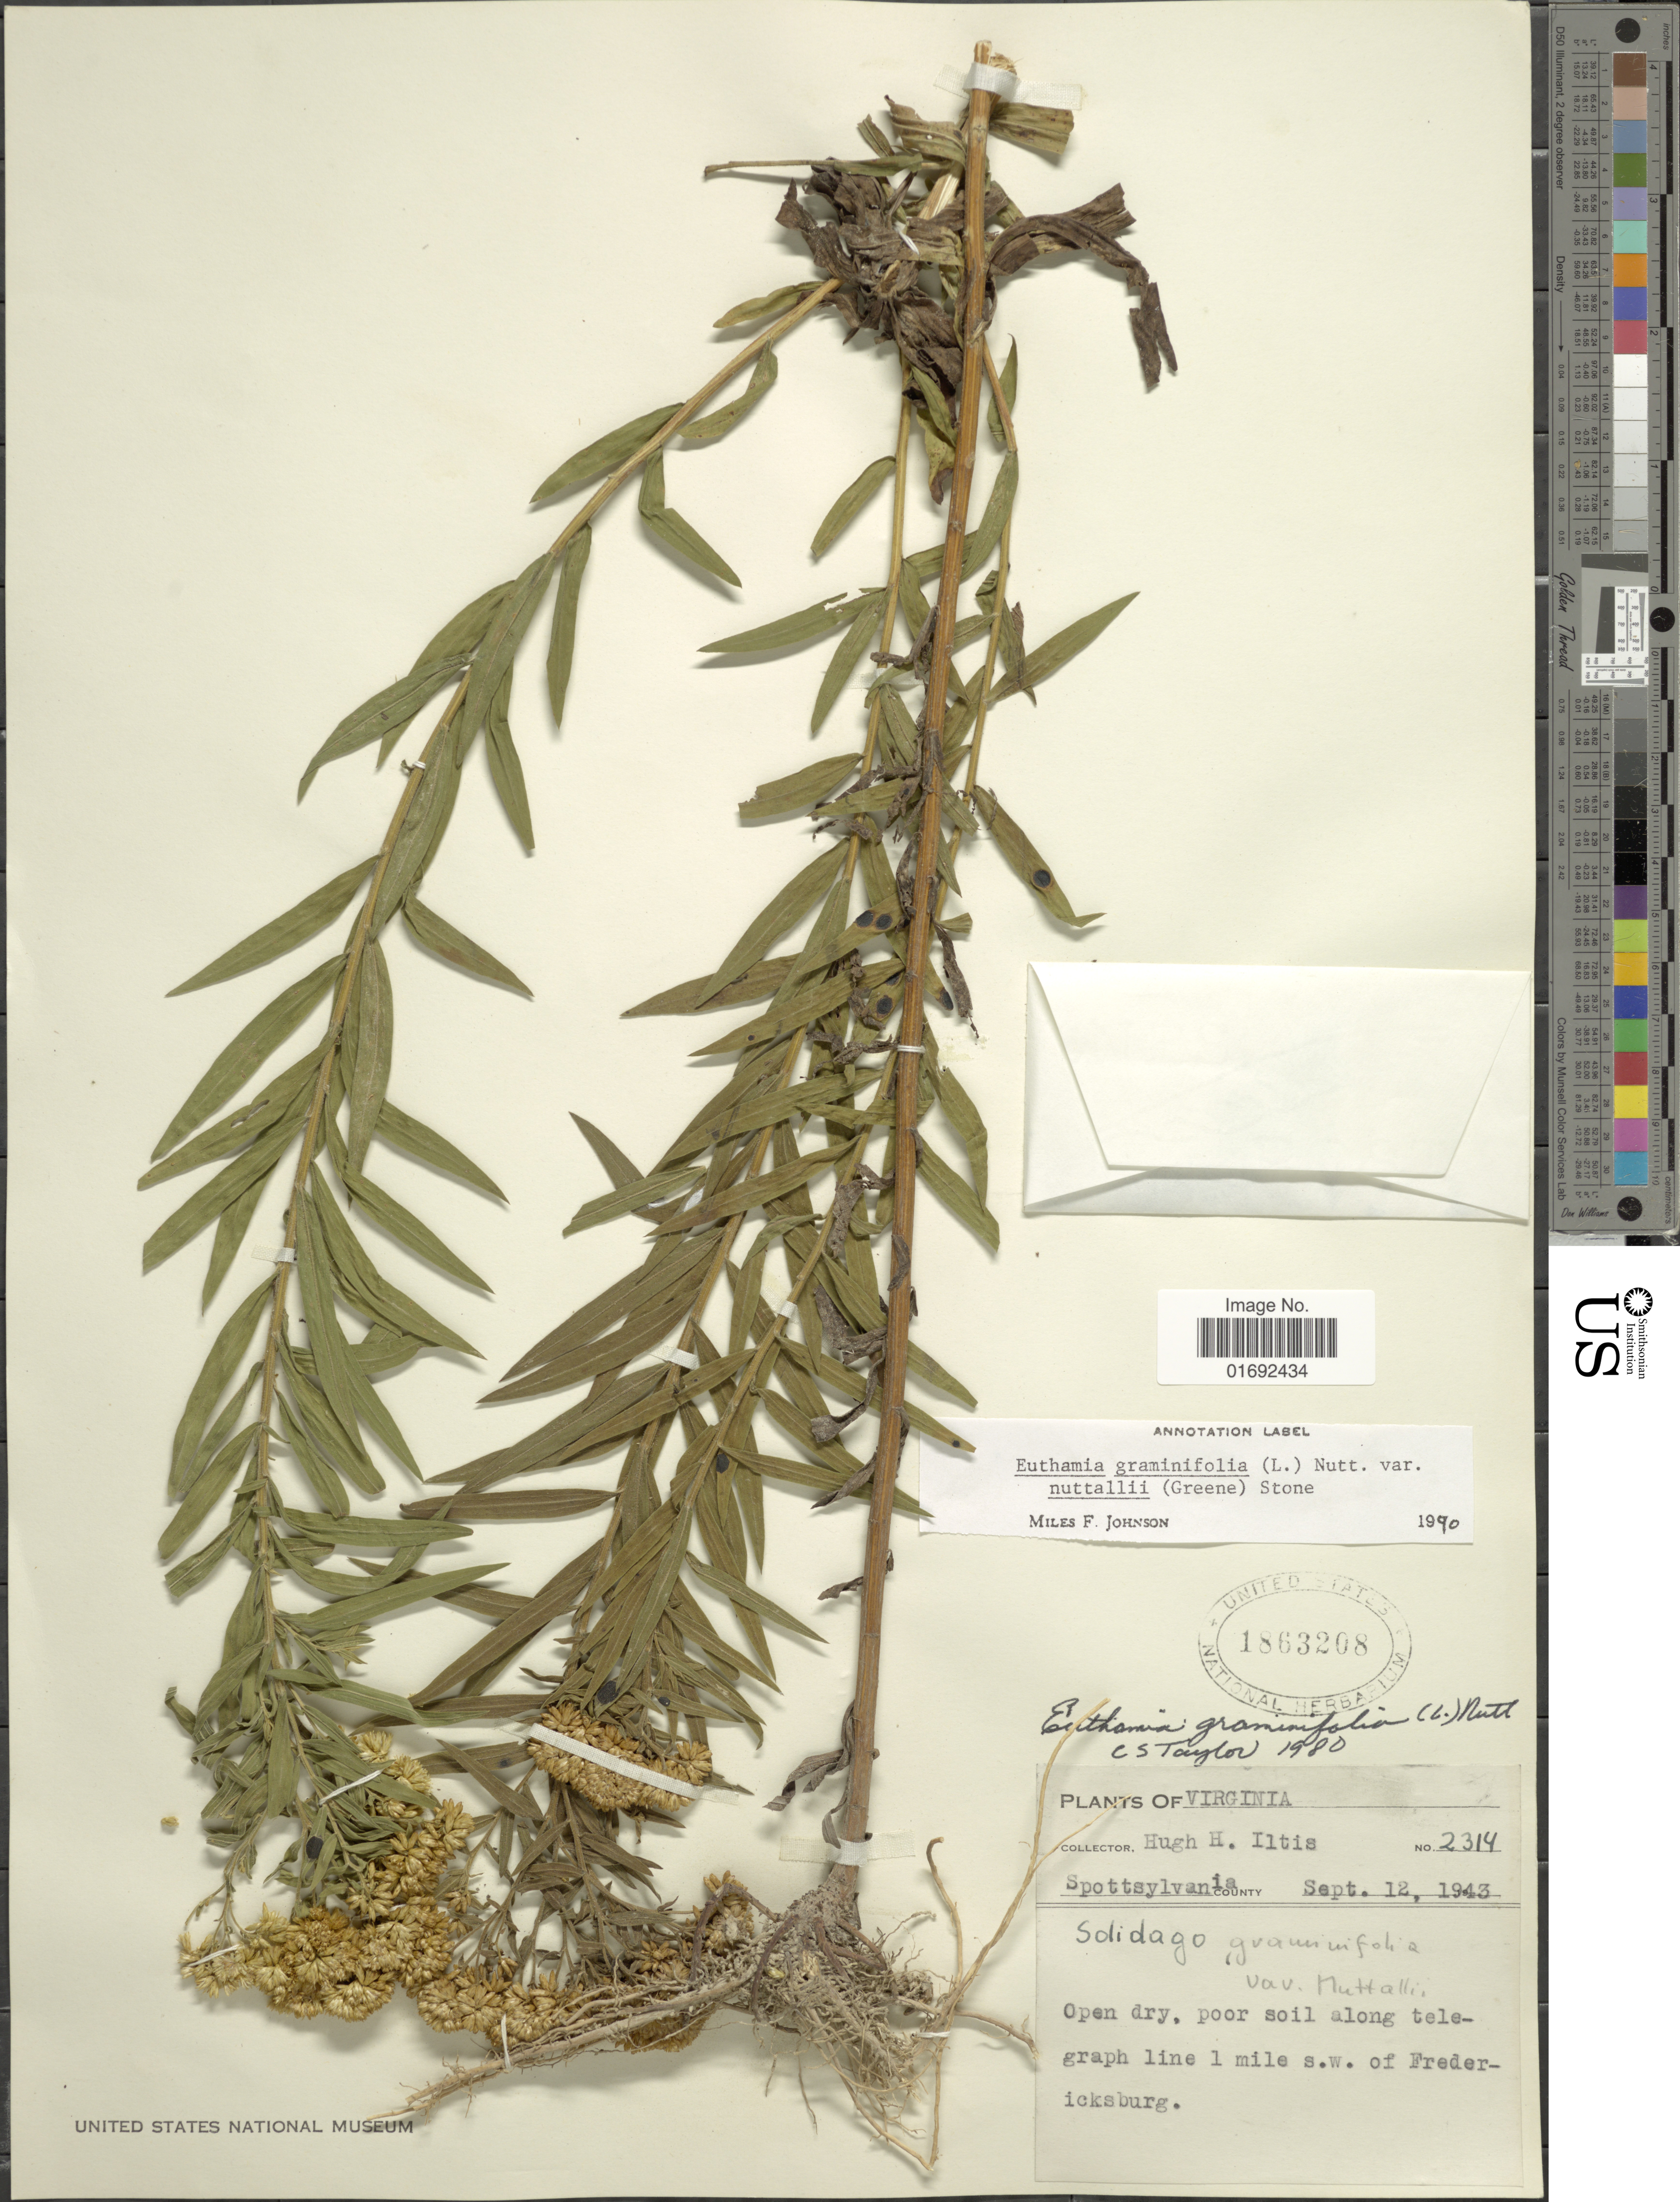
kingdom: Plantae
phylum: Tracheophyta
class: Magnoliopsida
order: Asterales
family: Asteraceae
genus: Euthamia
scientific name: Euthamia graminifolia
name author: (L.) Nutt.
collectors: H. H. Iltis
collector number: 2314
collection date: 1943-09-12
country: United States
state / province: Virginia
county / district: City of Fredericksburg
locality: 1 mile SW of Fredericksburg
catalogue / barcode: US 1863208